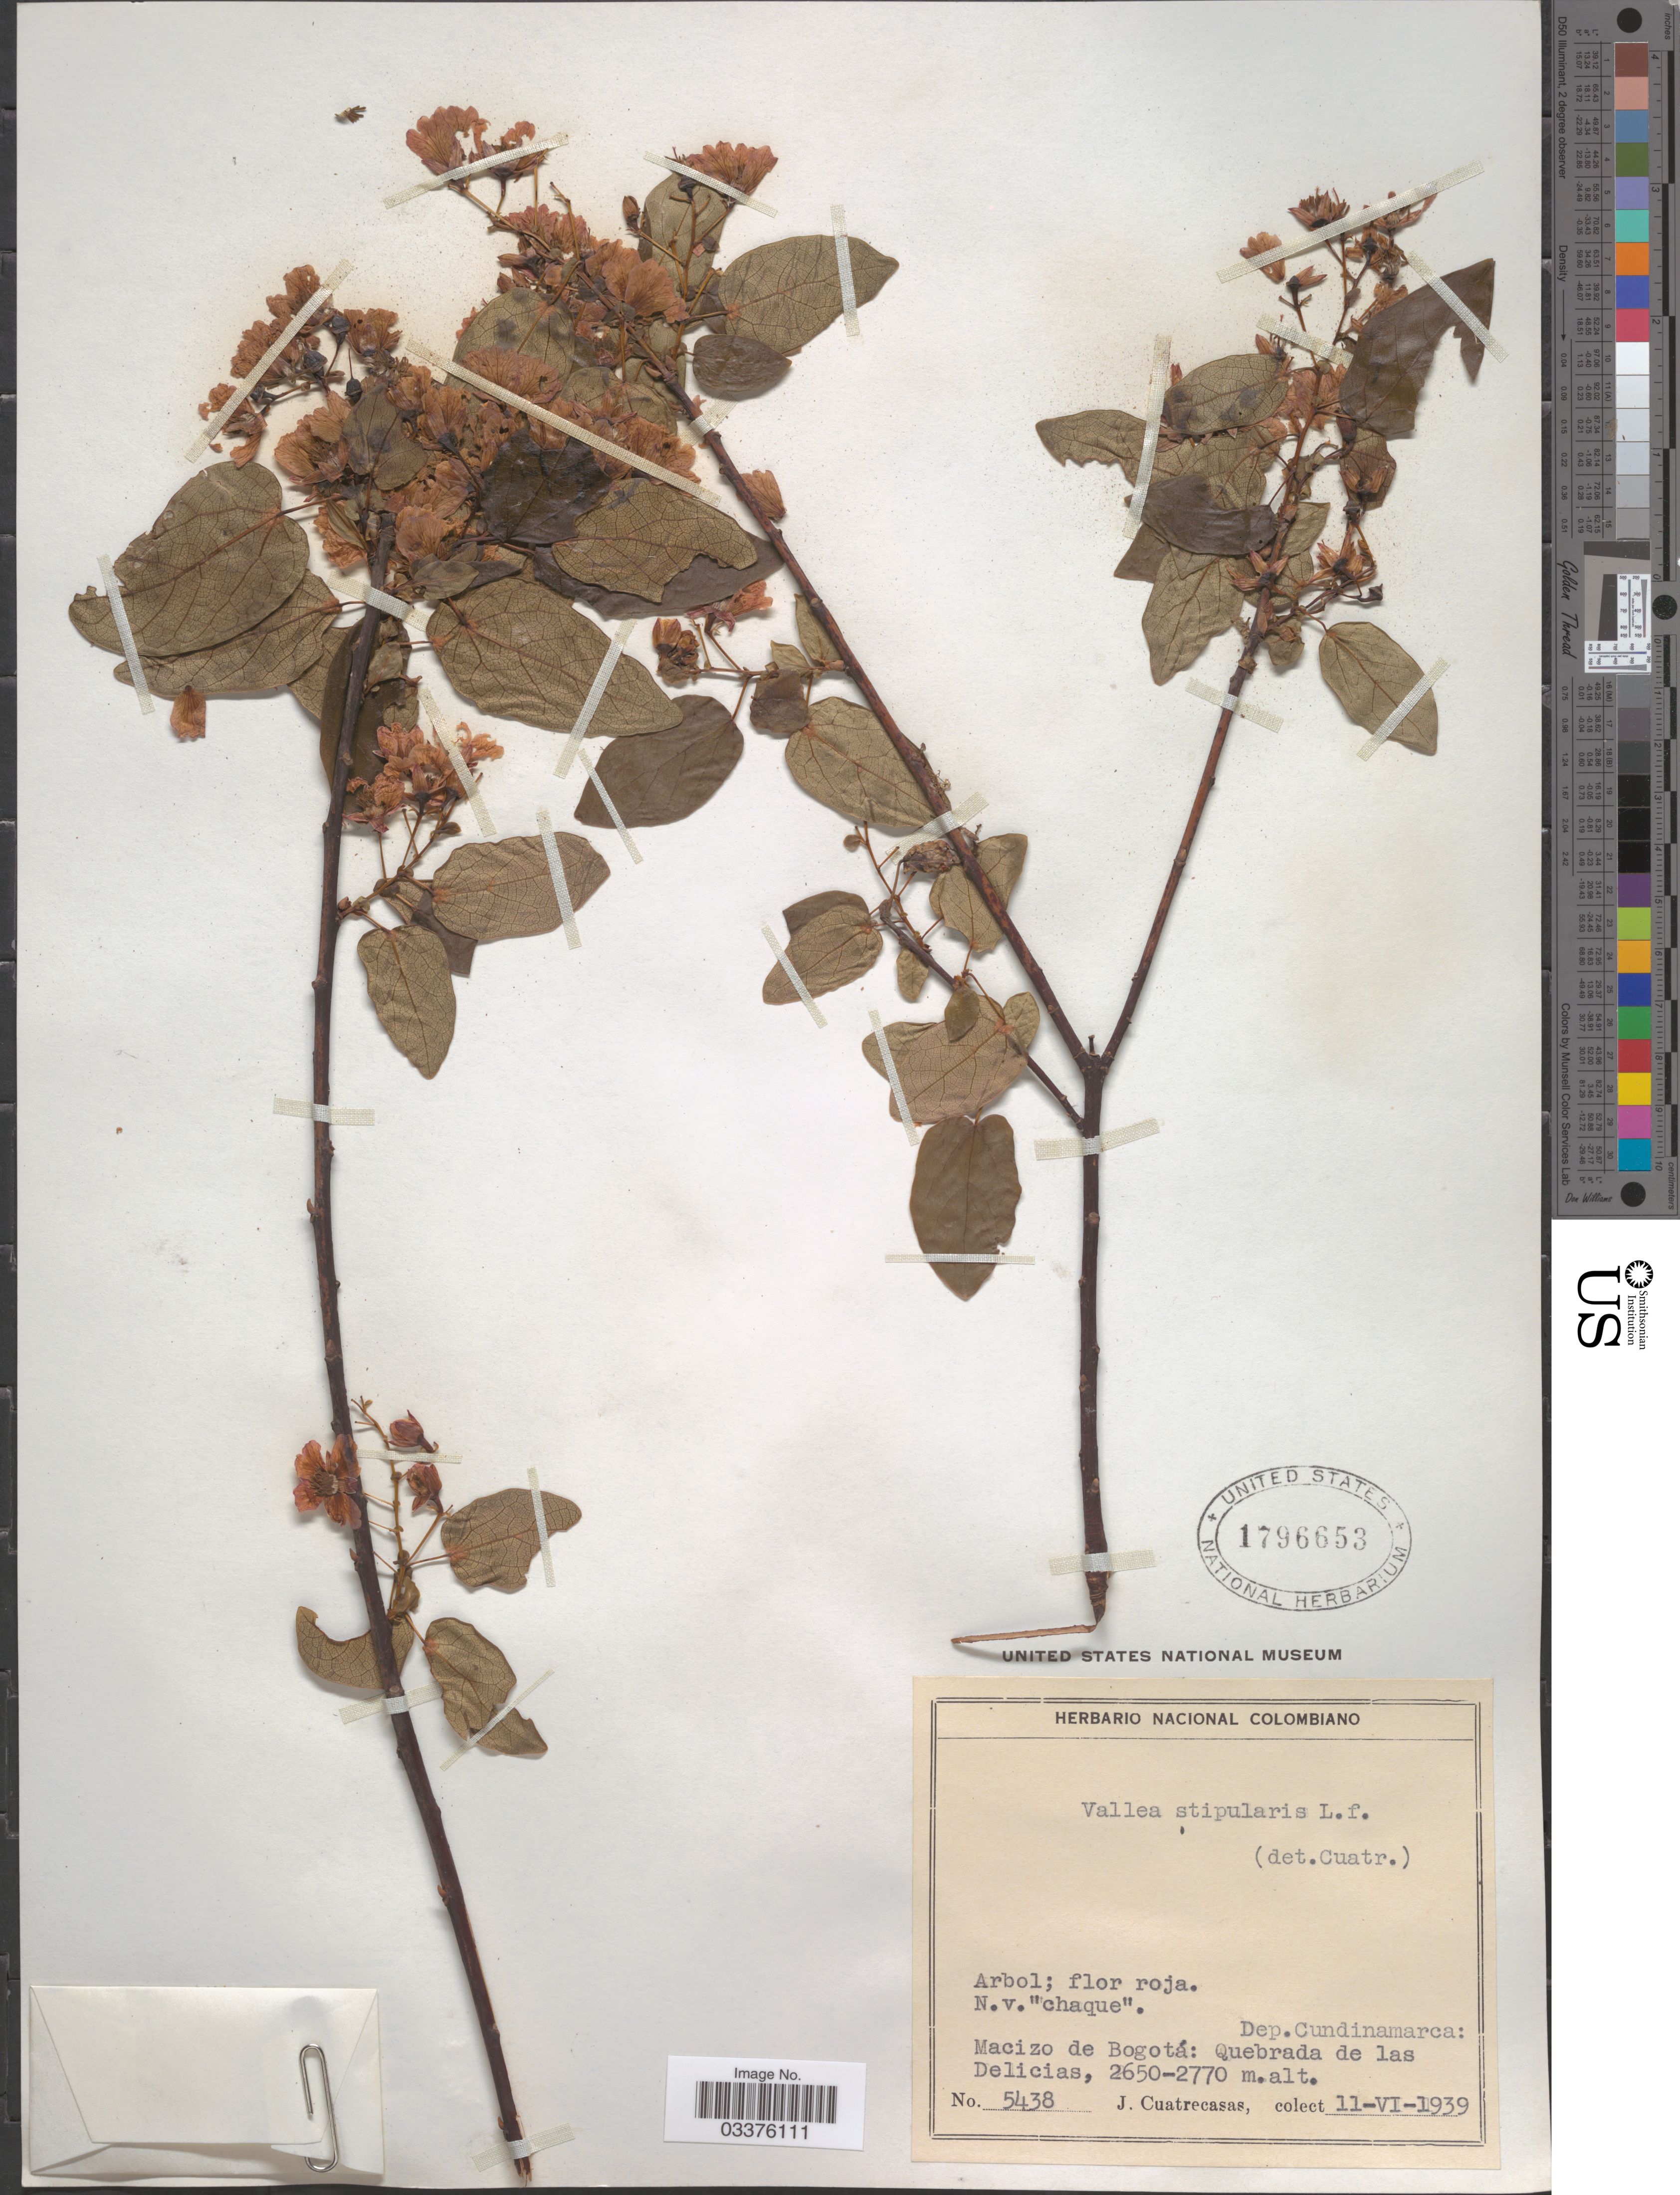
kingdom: Plantae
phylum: Tracheophyta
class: Magnoliopsida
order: Oxalidales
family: Elaeocarpaceae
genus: Vallea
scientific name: Vallea stipularis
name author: L. f.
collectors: J. Cuatrecasas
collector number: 5438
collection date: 1939-06-11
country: Colombia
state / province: Cundinamarca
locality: Dep. Cundinamarca: Macizo de Bogotá: Quebrada de las Delicias.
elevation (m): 2650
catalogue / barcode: US 1796653